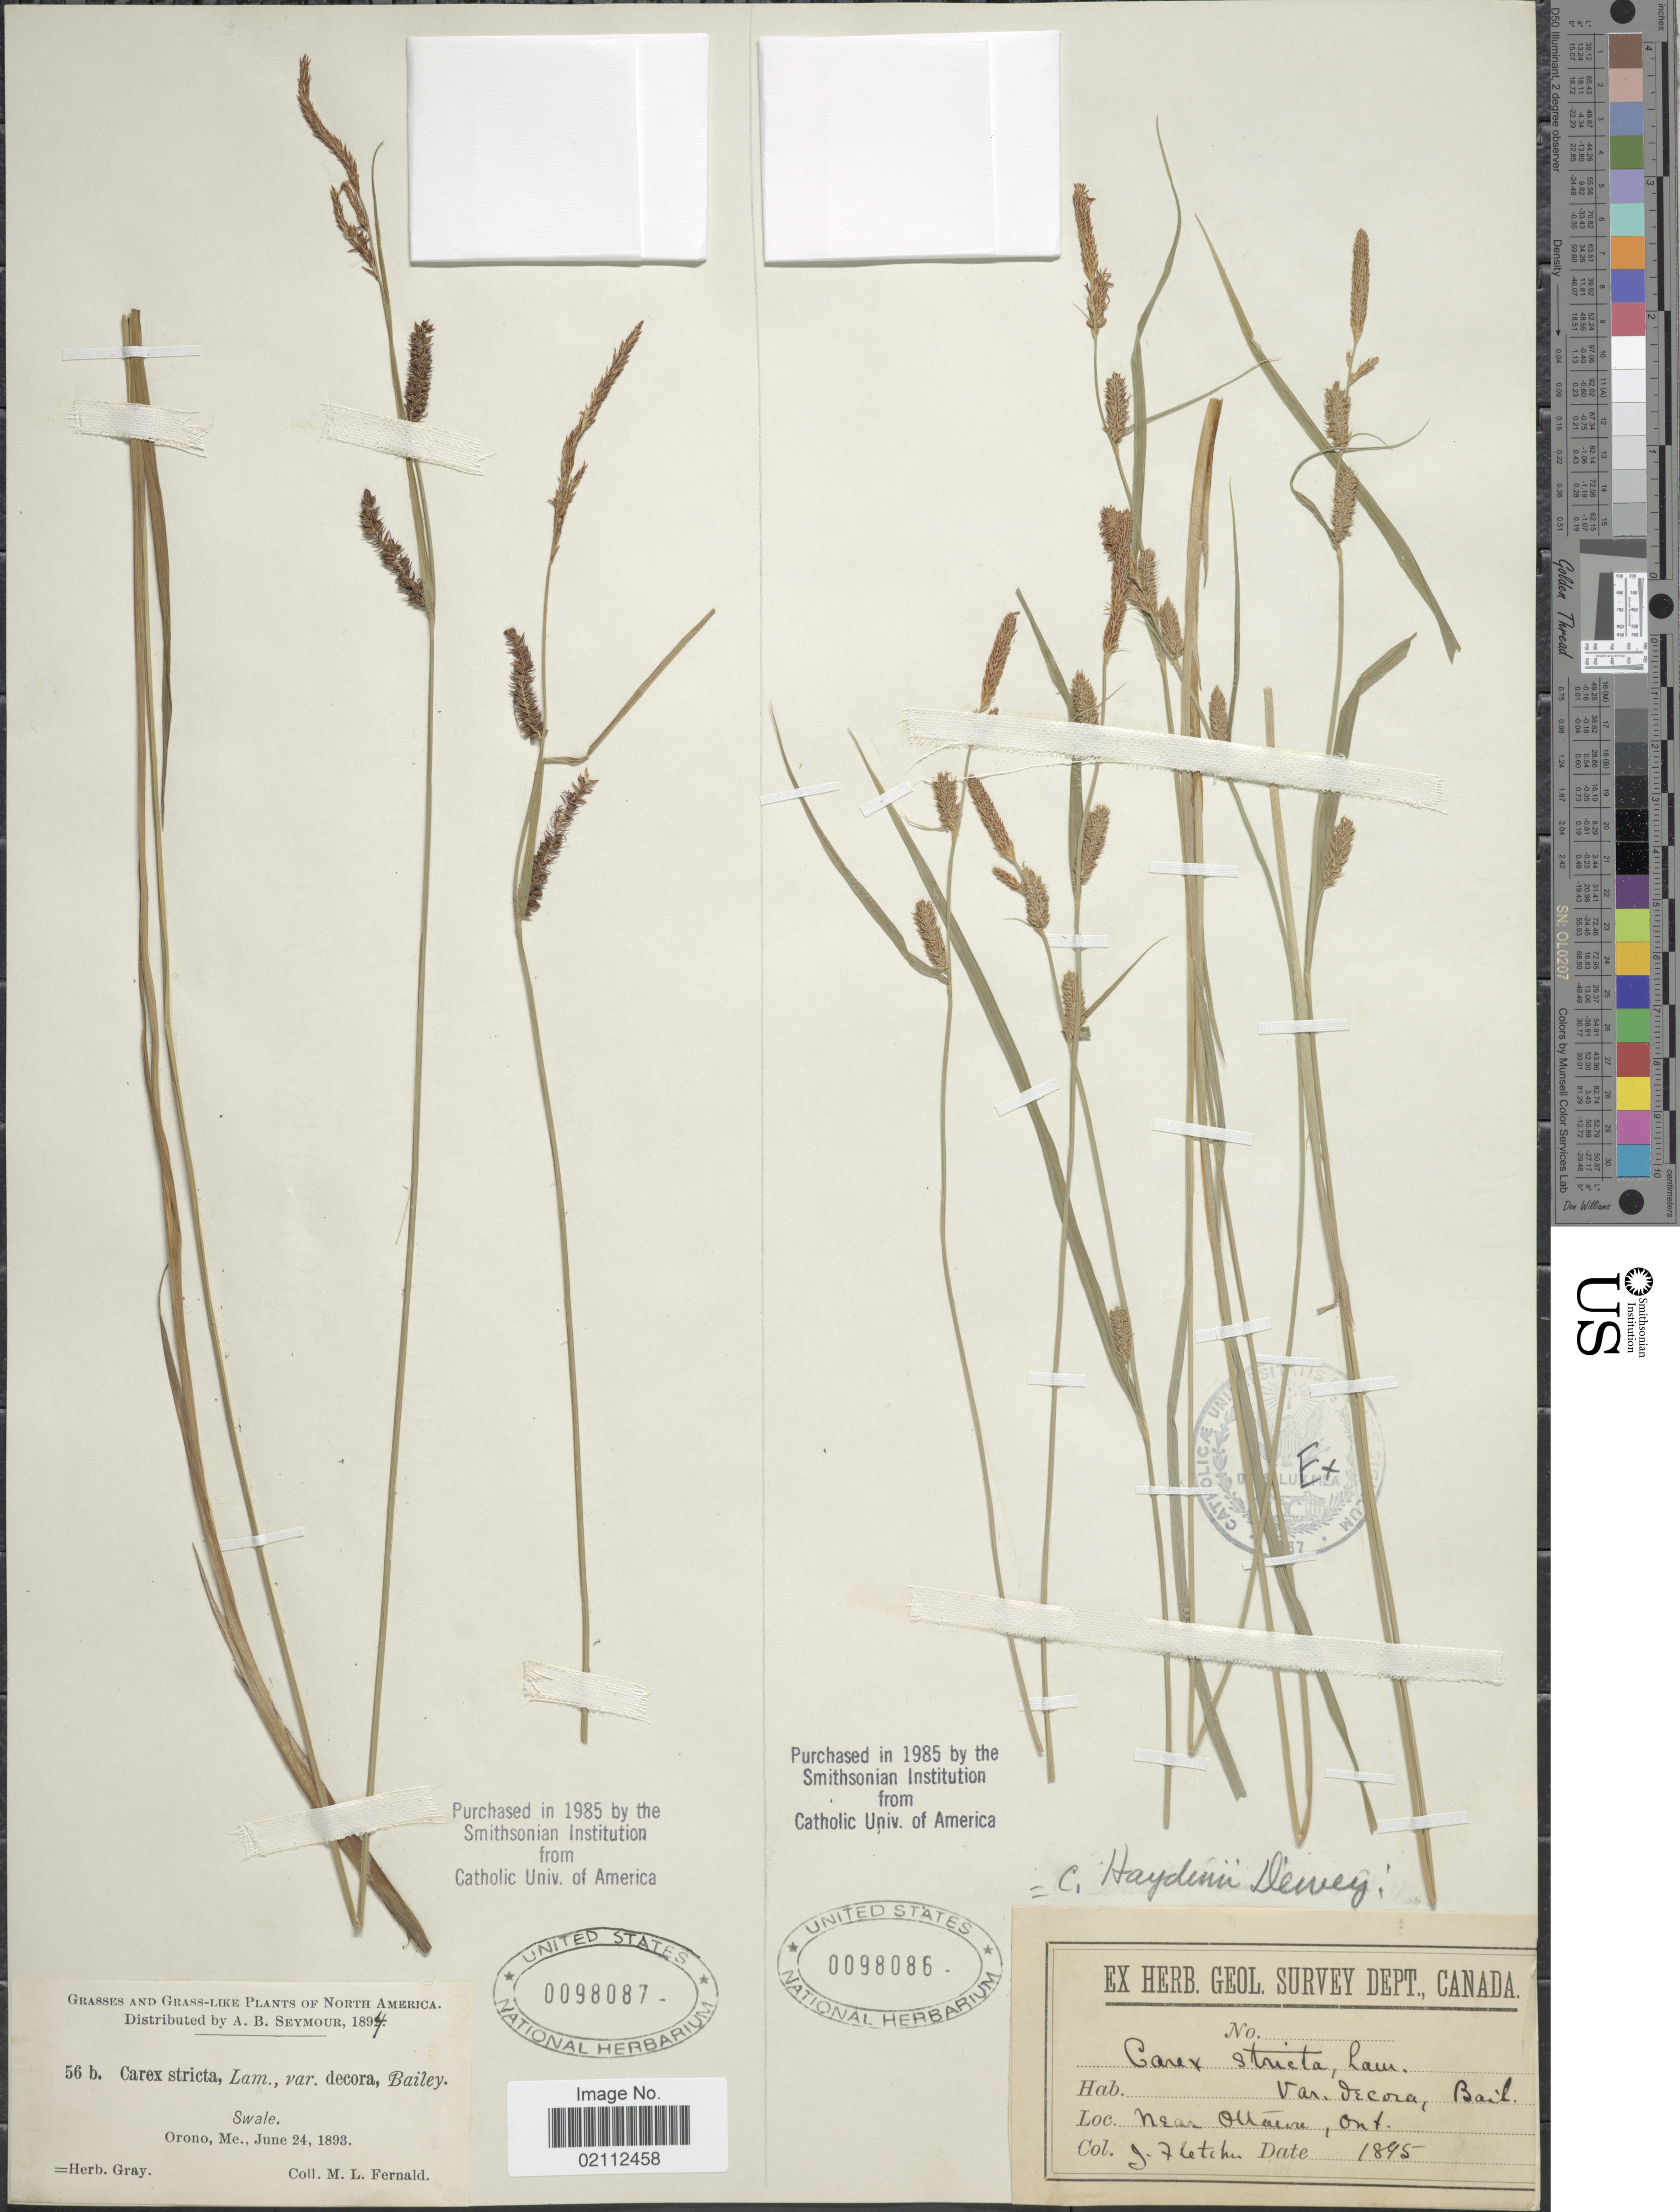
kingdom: Plantae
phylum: Tracheophyta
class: Liliopsida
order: Poales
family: Cyperaceae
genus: Carex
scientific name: Carex haydenii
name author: Dewey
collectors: M. L. Fernald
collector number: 56b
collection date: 1893-06-24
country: United States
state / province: Maine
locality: Swale, Orono.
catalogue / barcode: US 98087